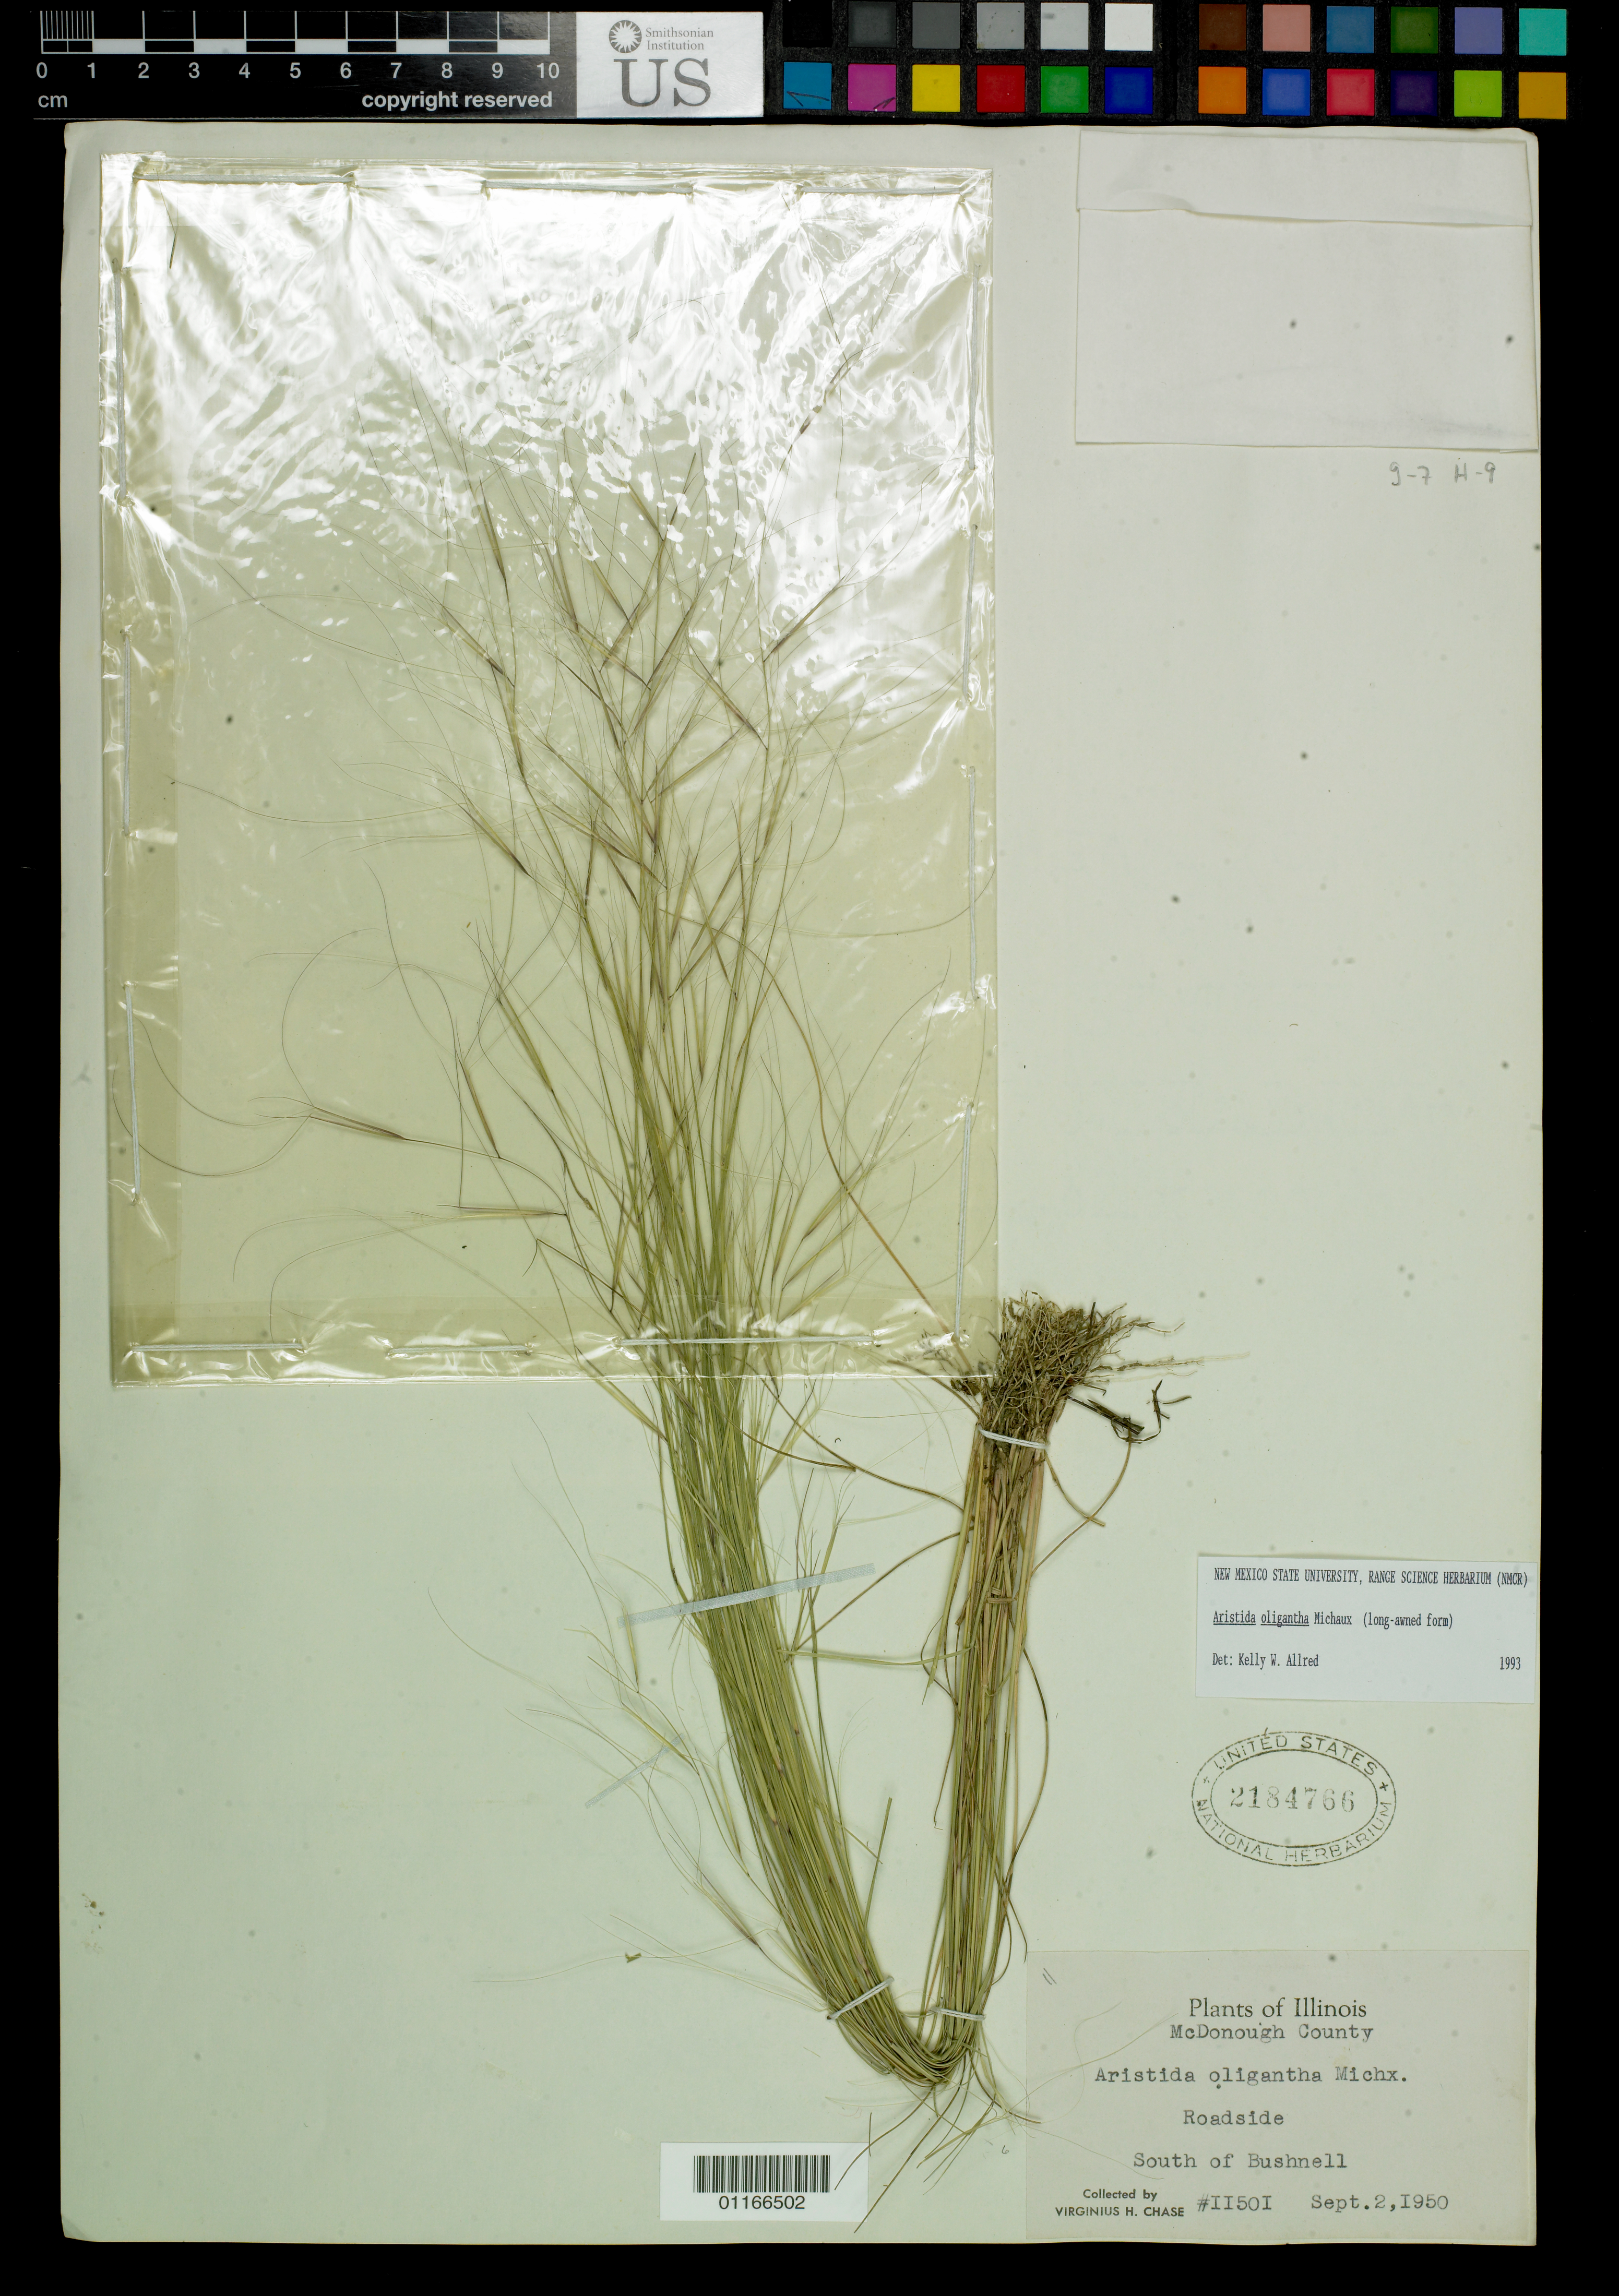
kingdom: Plantae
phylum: Tracheophyta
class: Liliopsida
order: Poales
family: Poaceae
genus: Aristida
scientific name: Aristida oligantha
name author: Michx.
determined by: Allred, Kelly W., Director & Curator (NMCR), New Mexico State University (UNITED STATES)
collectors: V. H. Chase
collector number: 11501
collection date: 1950-09-02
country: United States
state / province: Illinois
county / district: McDonough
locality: Roadside, South of Bushnell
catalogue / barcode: US 2184766